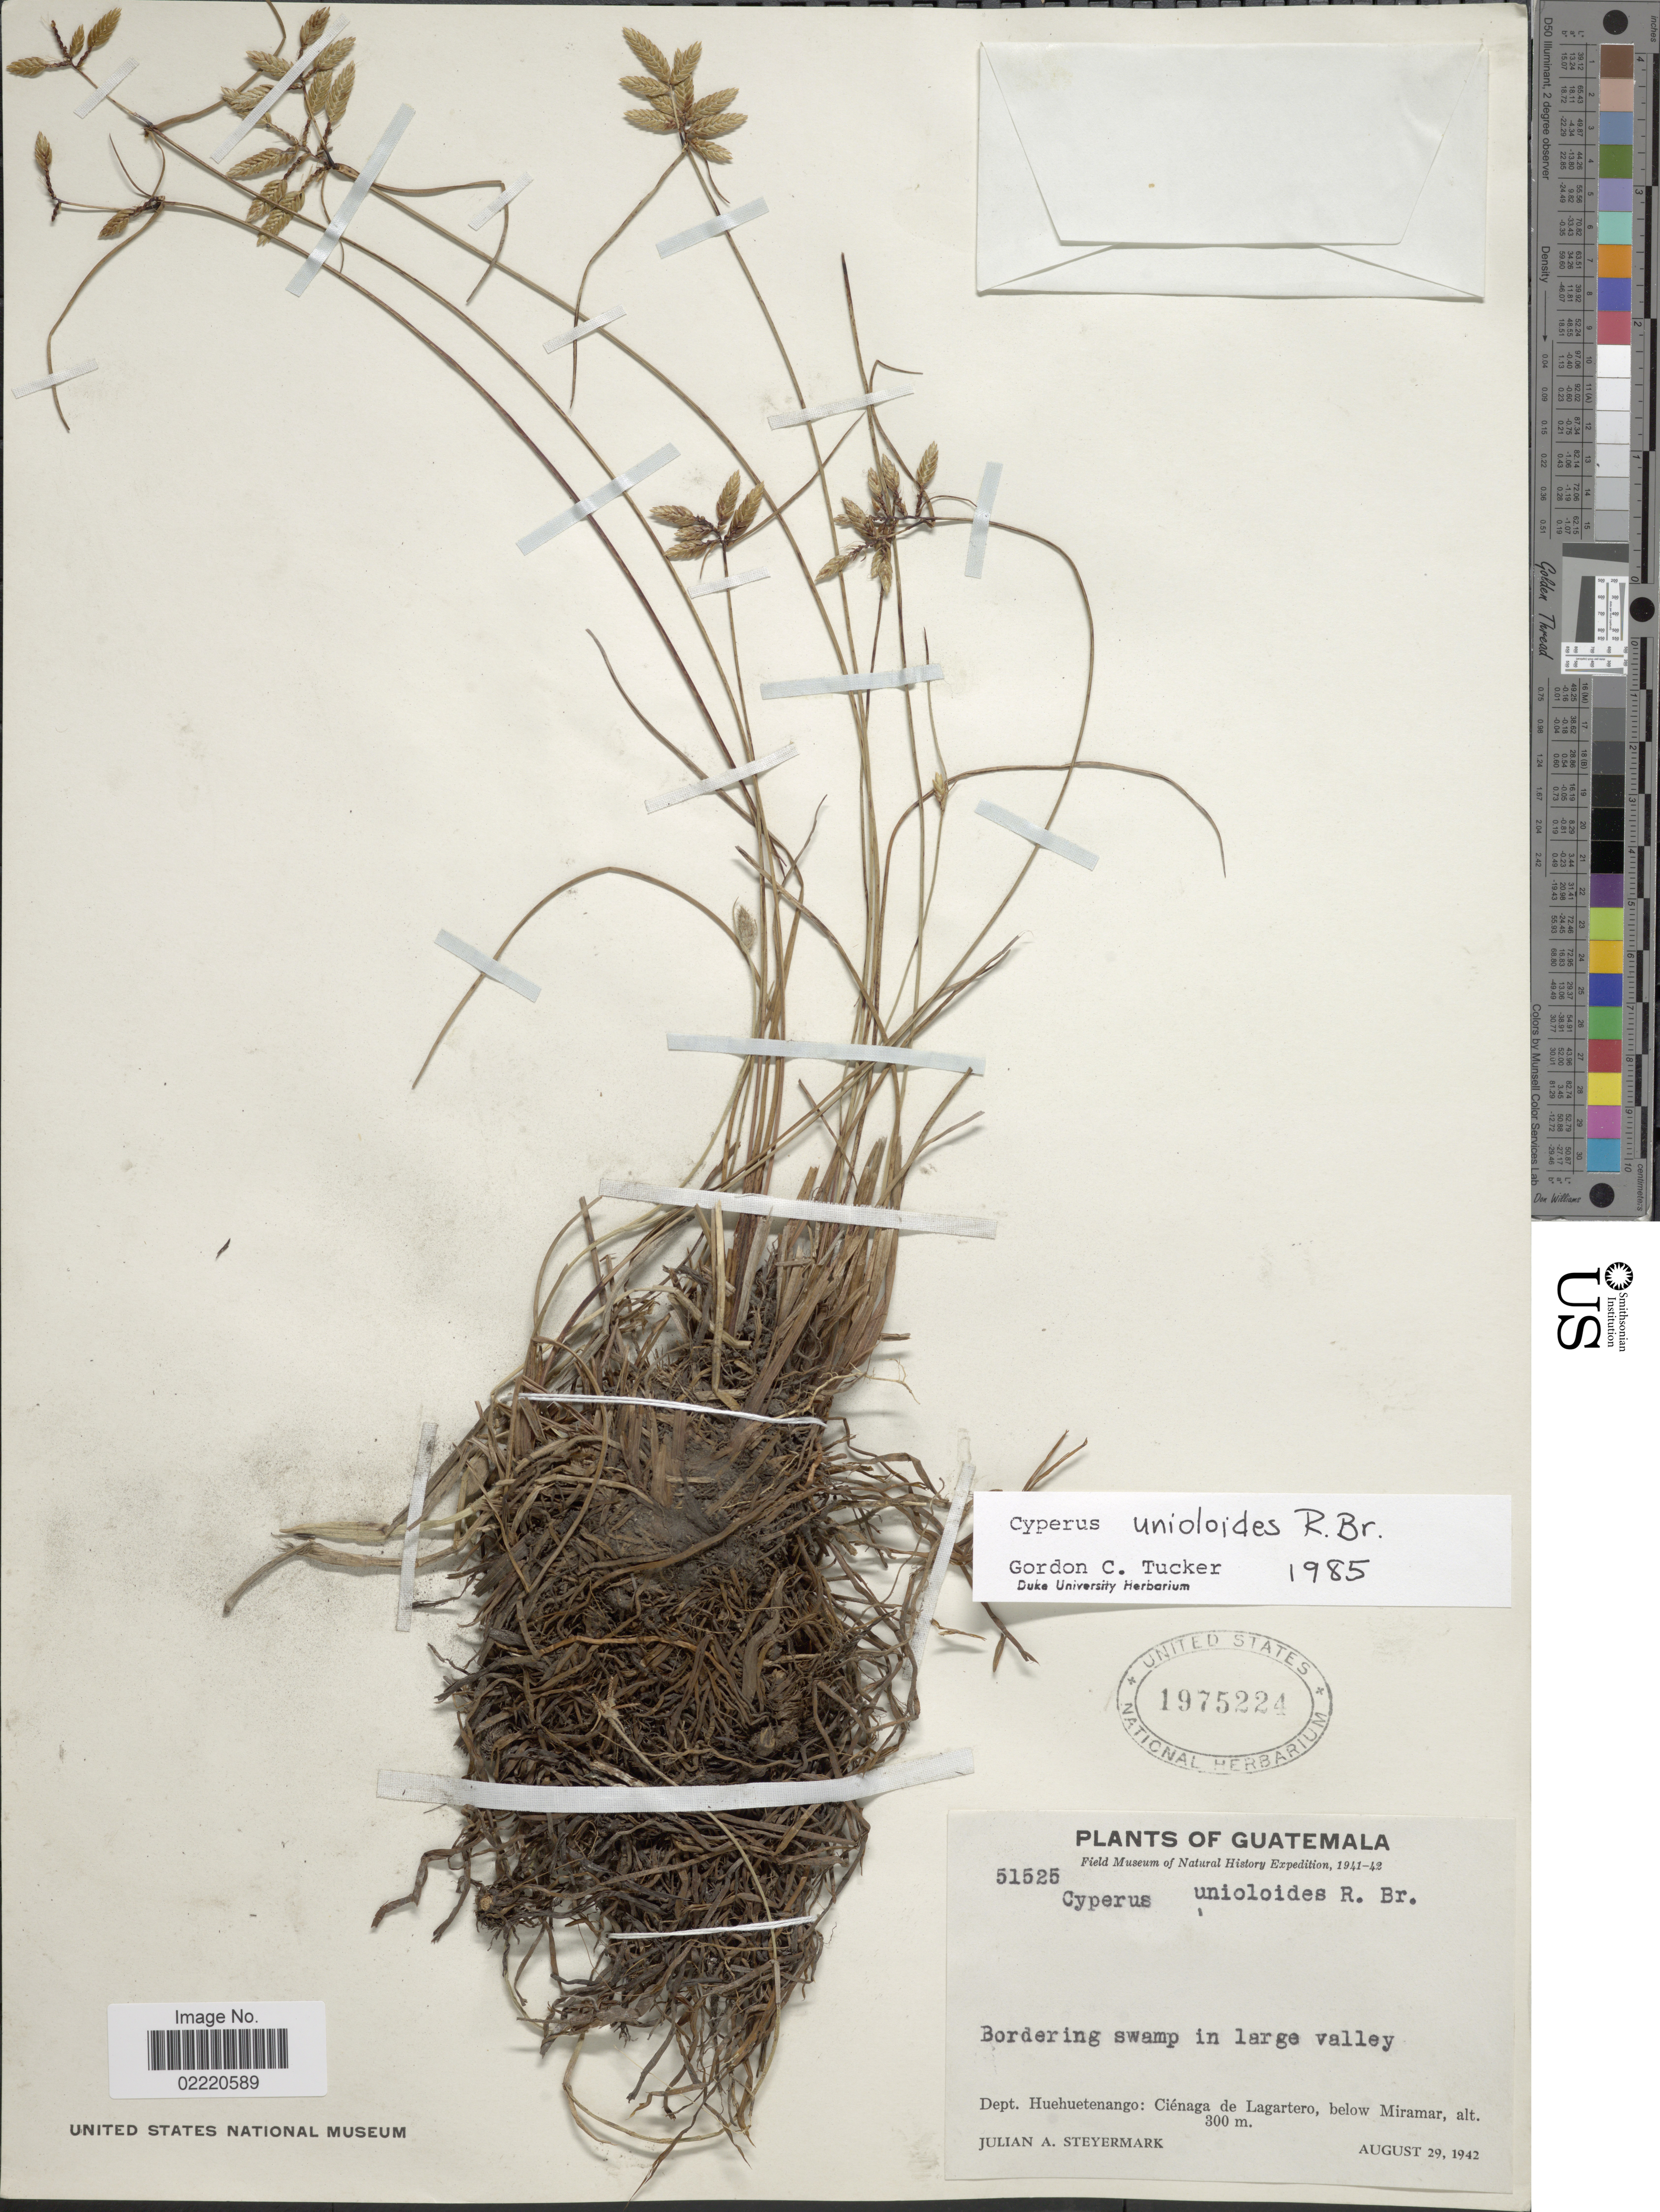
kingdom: Plantae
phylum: Tracheophyta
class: Liliopsida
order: Poales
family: Cyperaceae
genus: Cyperus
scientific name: Cyperus unioloides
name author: R. Br.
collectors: J. Steyermark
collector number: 51525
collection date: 1942-08-29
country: Guatemala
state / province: Huehuetenango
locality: Cienaga de Lagartero, below Miramar.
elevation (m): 300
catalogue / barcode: US 1975224